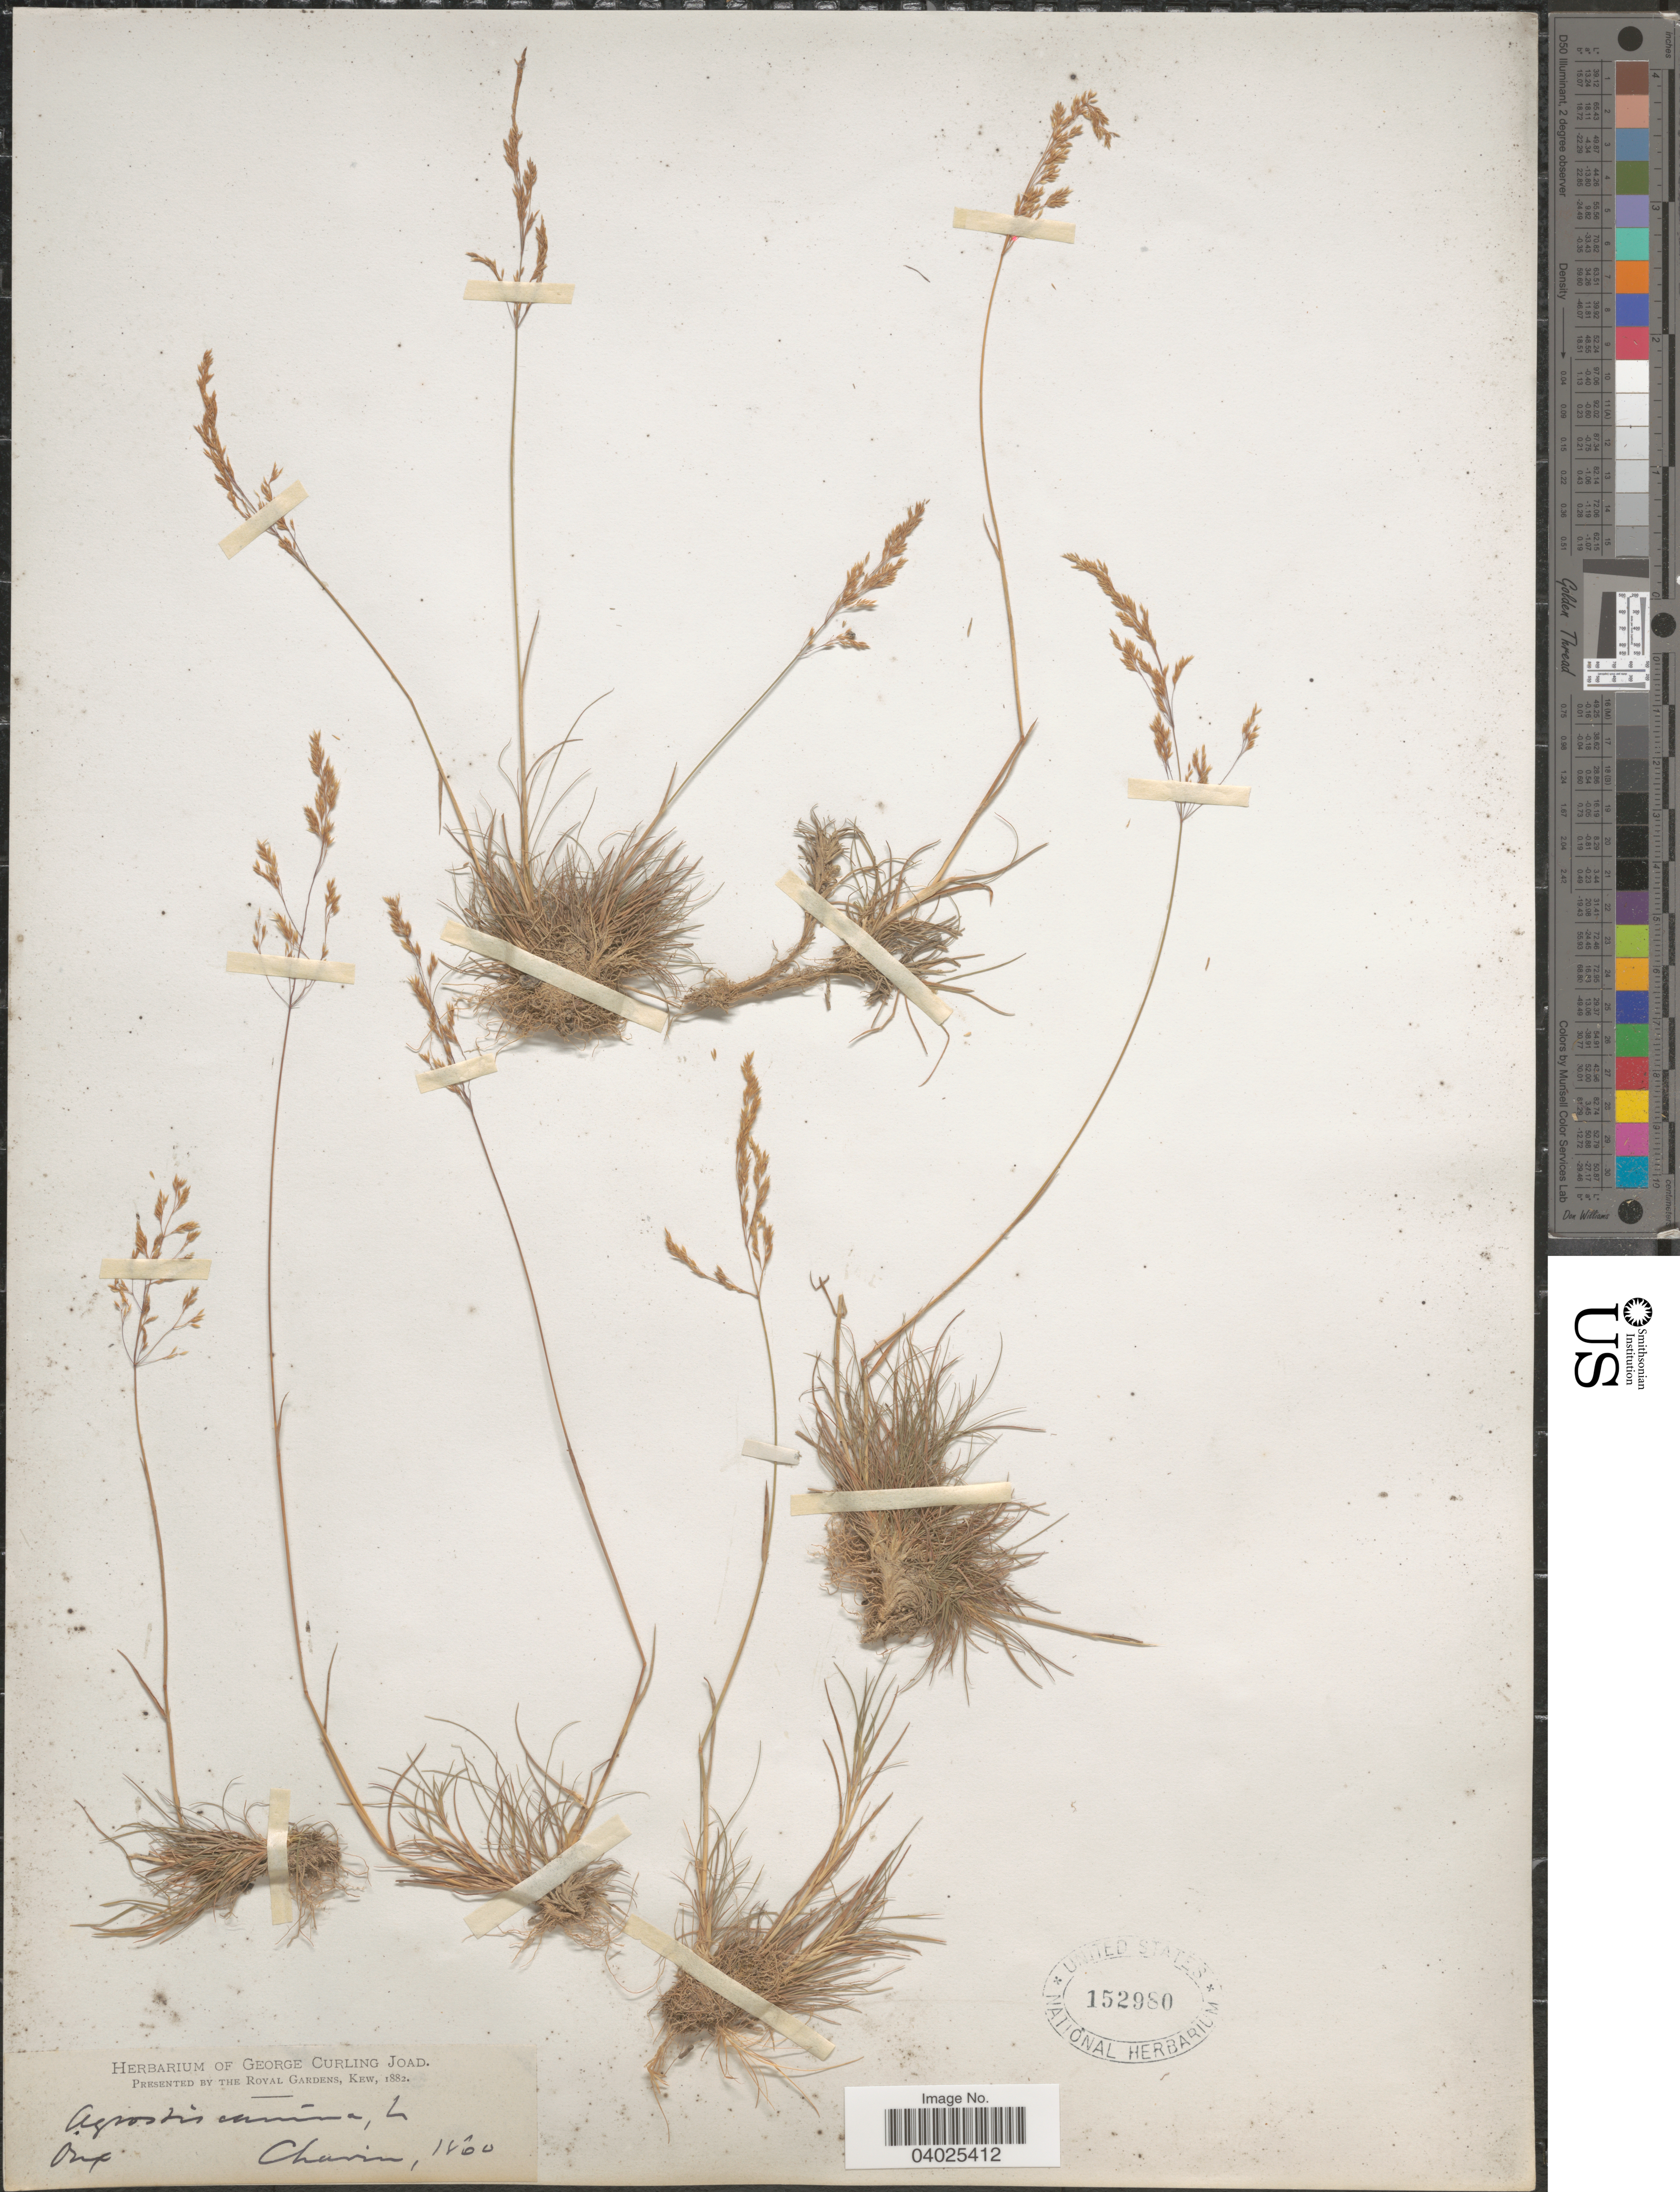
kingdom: Plantae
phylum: Tracheophyta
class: Liliopsida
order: Poales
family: Poaceae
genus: Agrostis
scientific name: Agrostis canina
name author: L.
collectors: -. Chavin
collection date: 1860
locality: Oux [interpreted].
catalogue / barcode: US 152980